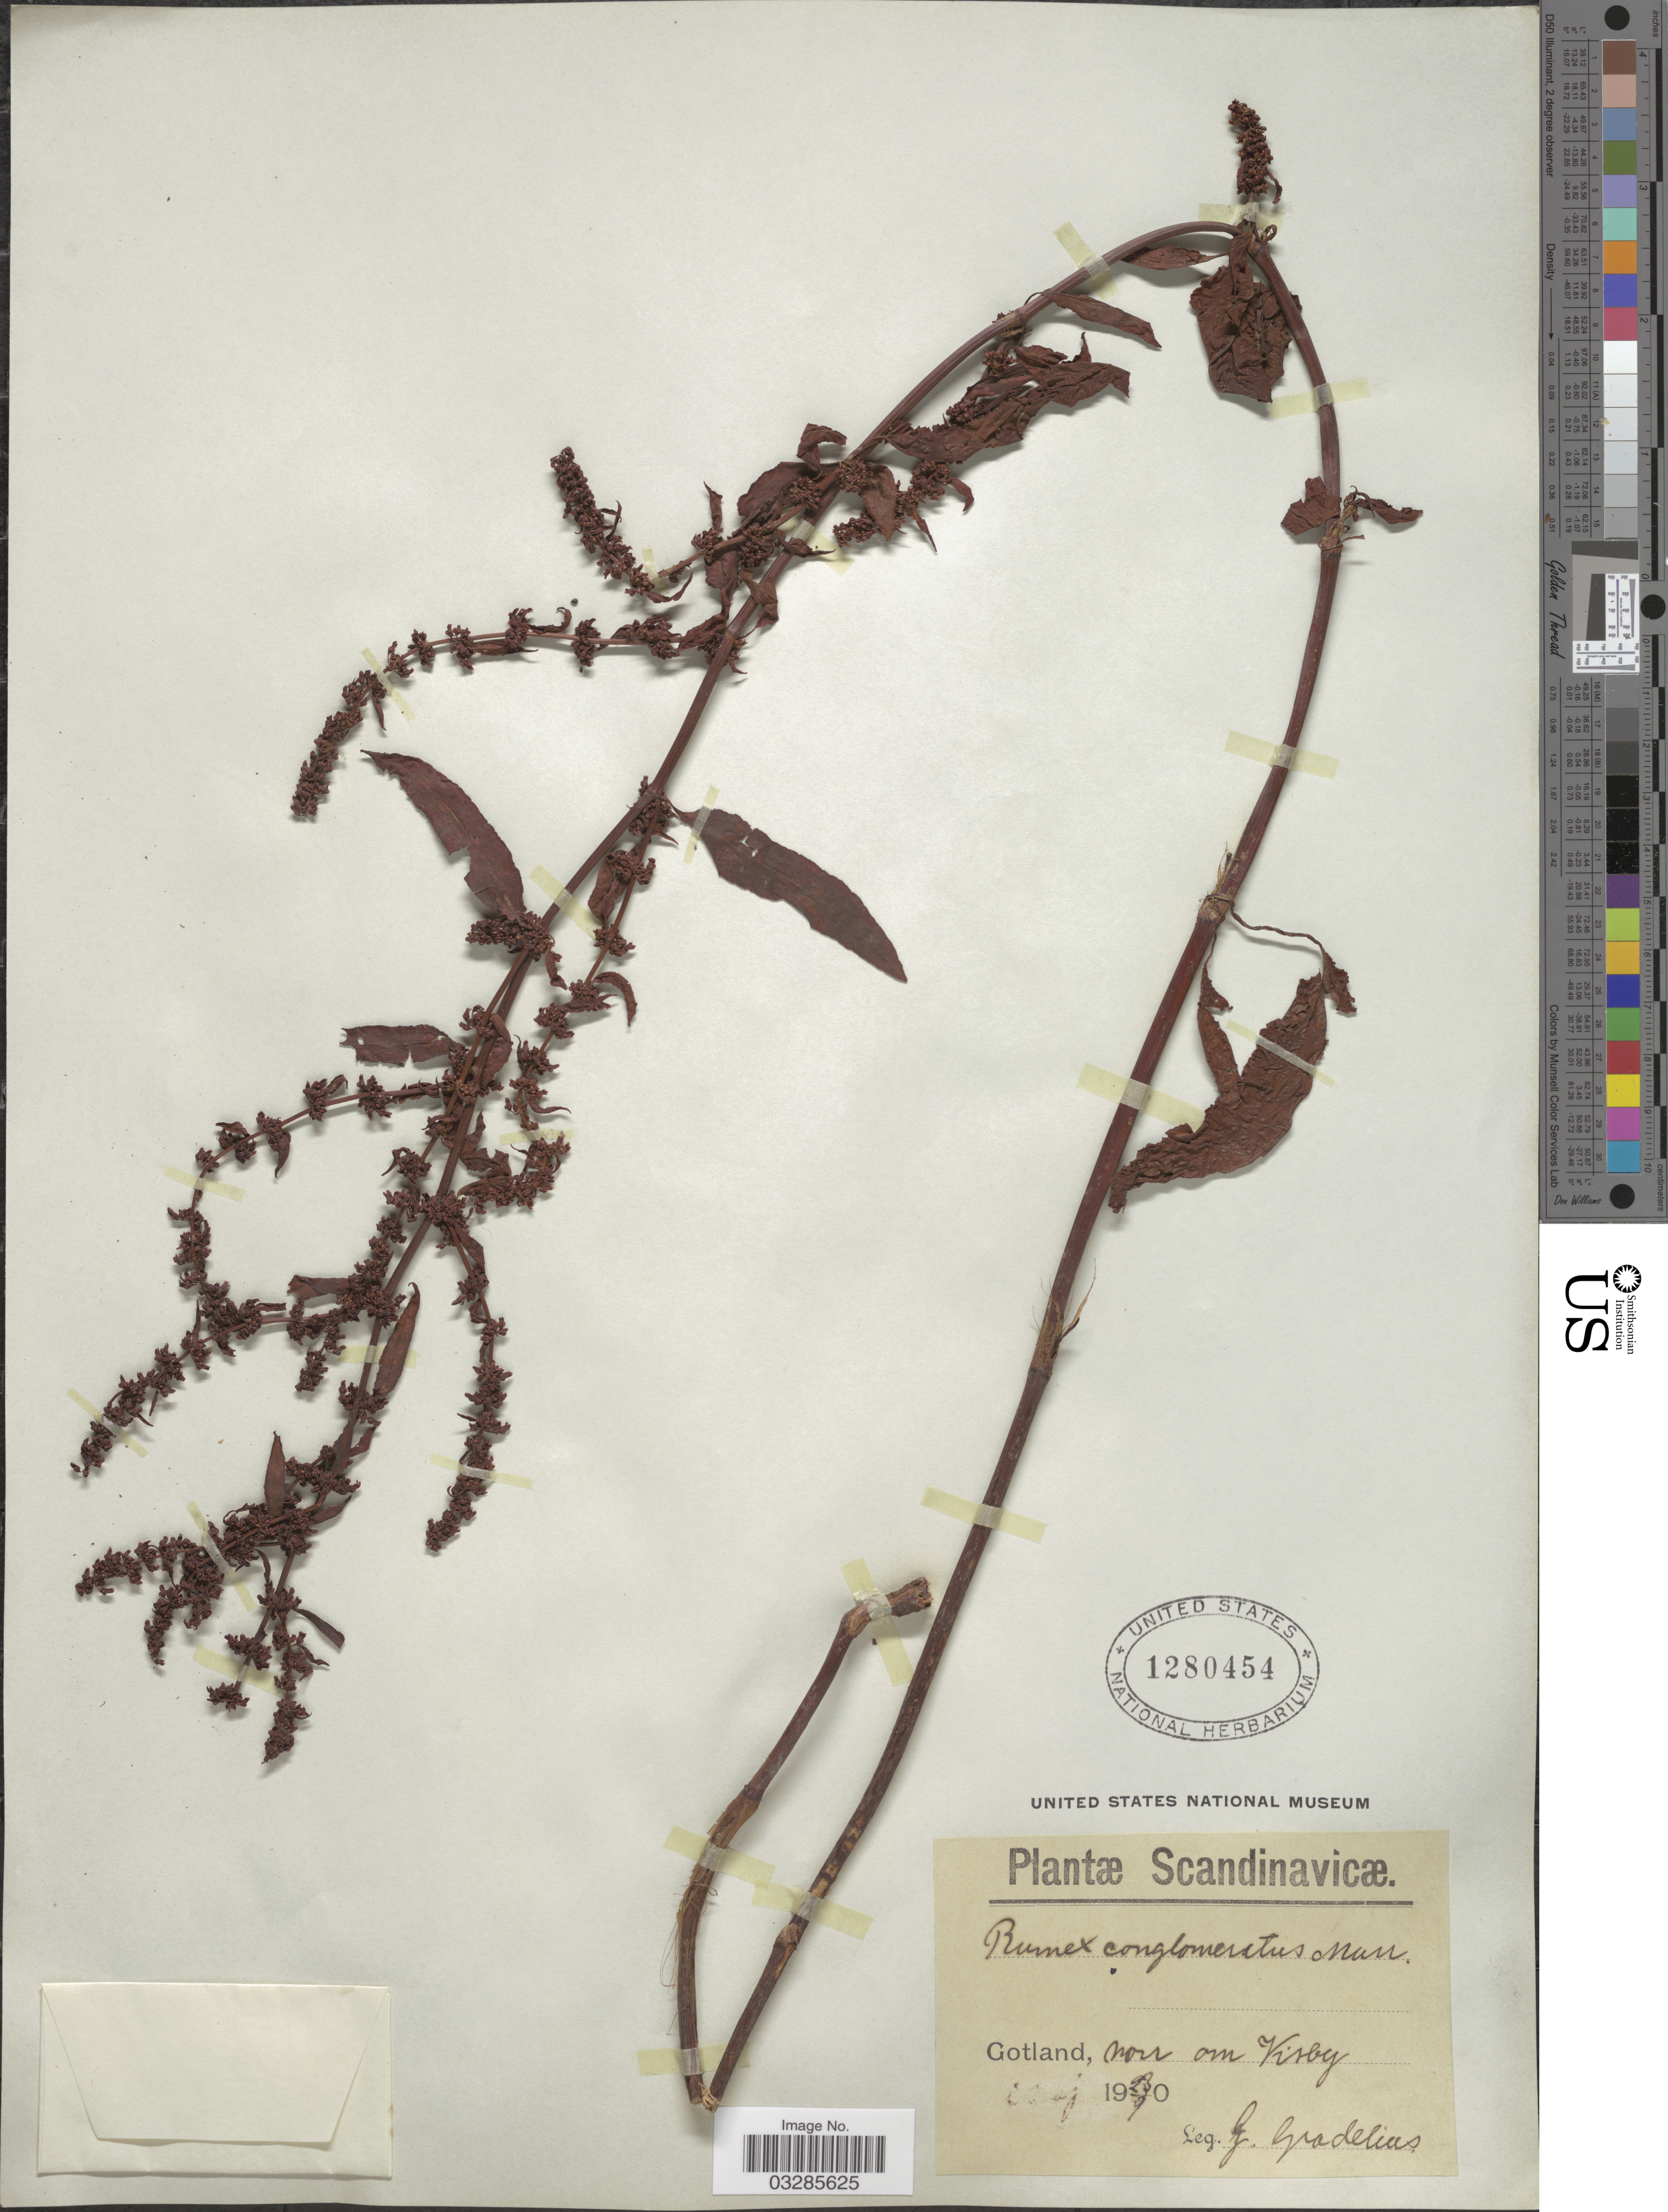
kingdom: Plantae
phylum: Tracheophyta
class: Magnoliopsida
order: Caryophyllales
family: Polygonaceae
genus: Rumex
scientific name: Rumex conglomeratus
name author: Murray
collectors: G. Gradeluis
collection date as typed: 23 9 190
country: Sweden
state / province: Gotland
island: Gotland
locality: Scandinavicæ. Gotland, norr om Visby.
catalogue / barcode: US 1280454